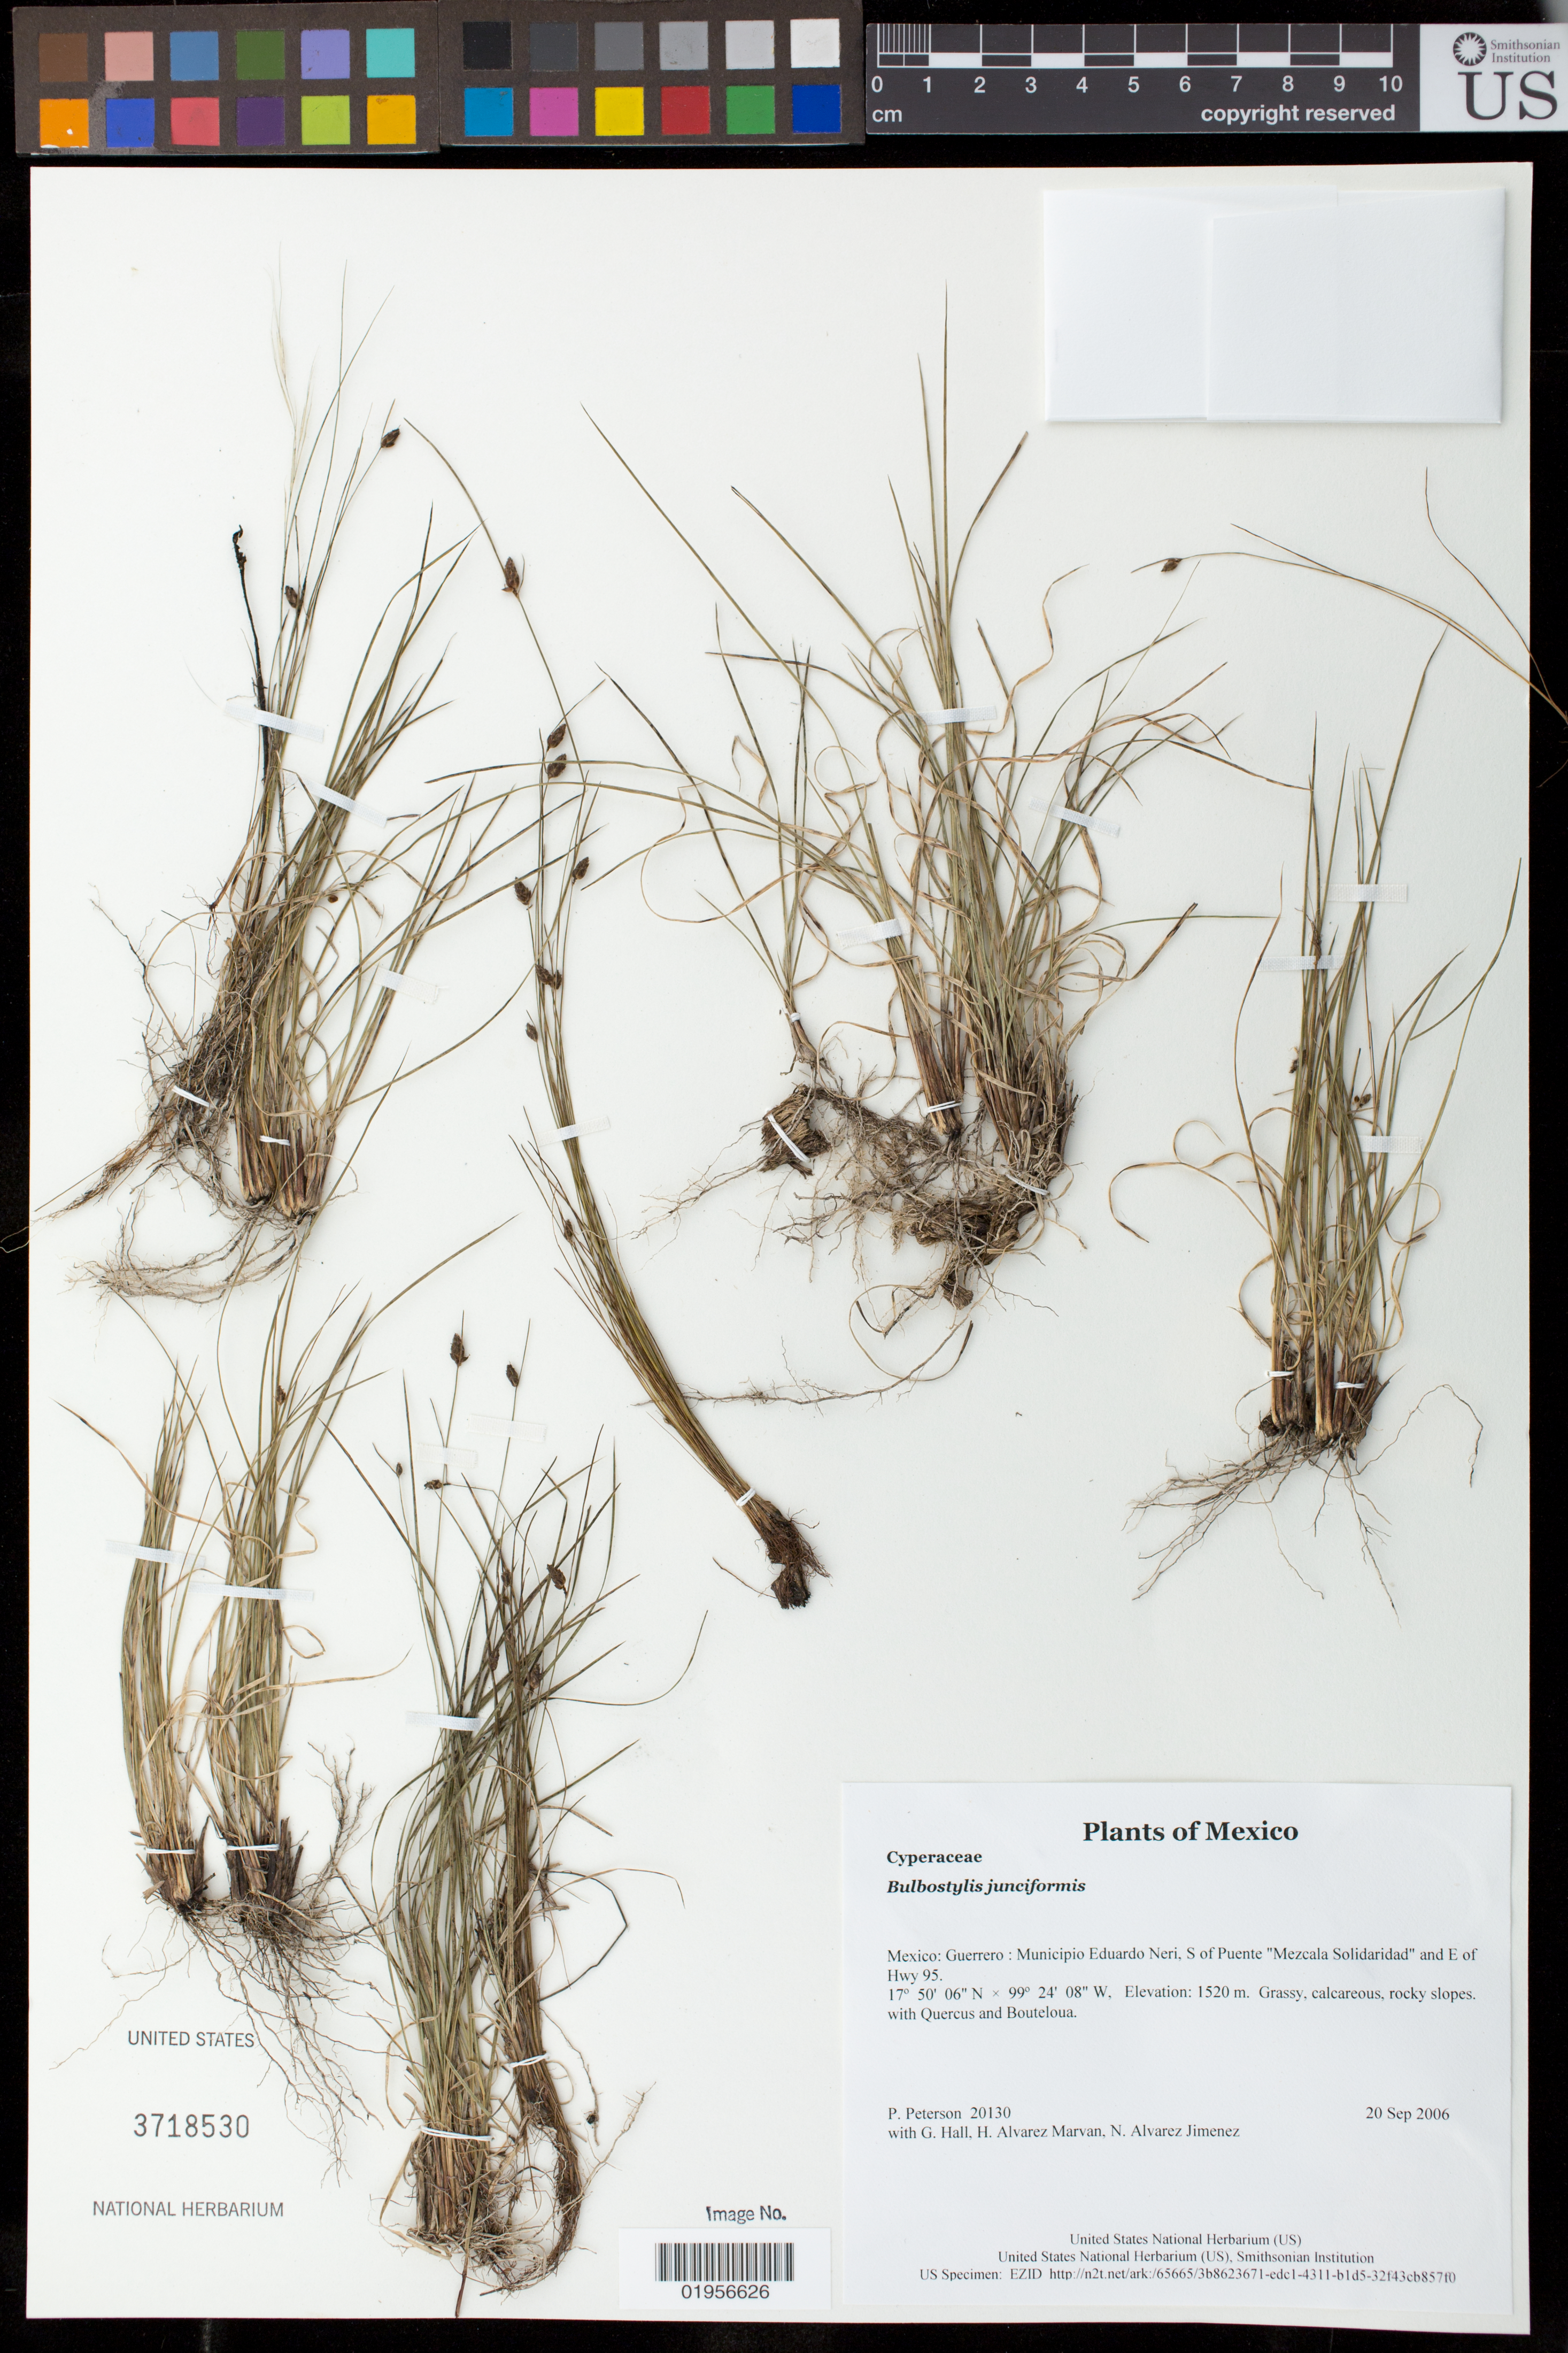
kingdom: Plantae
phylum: Tracheophyta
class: Liliopsida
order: Poales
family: Cyperaceae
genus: Fimbristylis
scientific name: Fimbristylis dichotoma subsp. dichotoma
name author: (L.) Vahl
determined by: Strong, Mark T., (BOT), Smithsonian Institution - National Museum of Natural History (UNITED STATES)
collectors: P. M. Peterson, G. Hall, H. Alvarez Marvan & N. Alvarez Jimenez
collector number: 20130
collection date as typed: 20 Sep 2006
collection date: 2006-09-20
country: Mexico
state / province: Guerrero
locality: Municipio Eduardo Neri, S of Puente "Mezcala Solidaridad" and E of Hwy 95.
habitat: Grassy, calcareous, rocky slopes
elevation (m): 1520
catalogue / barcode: US 3718530